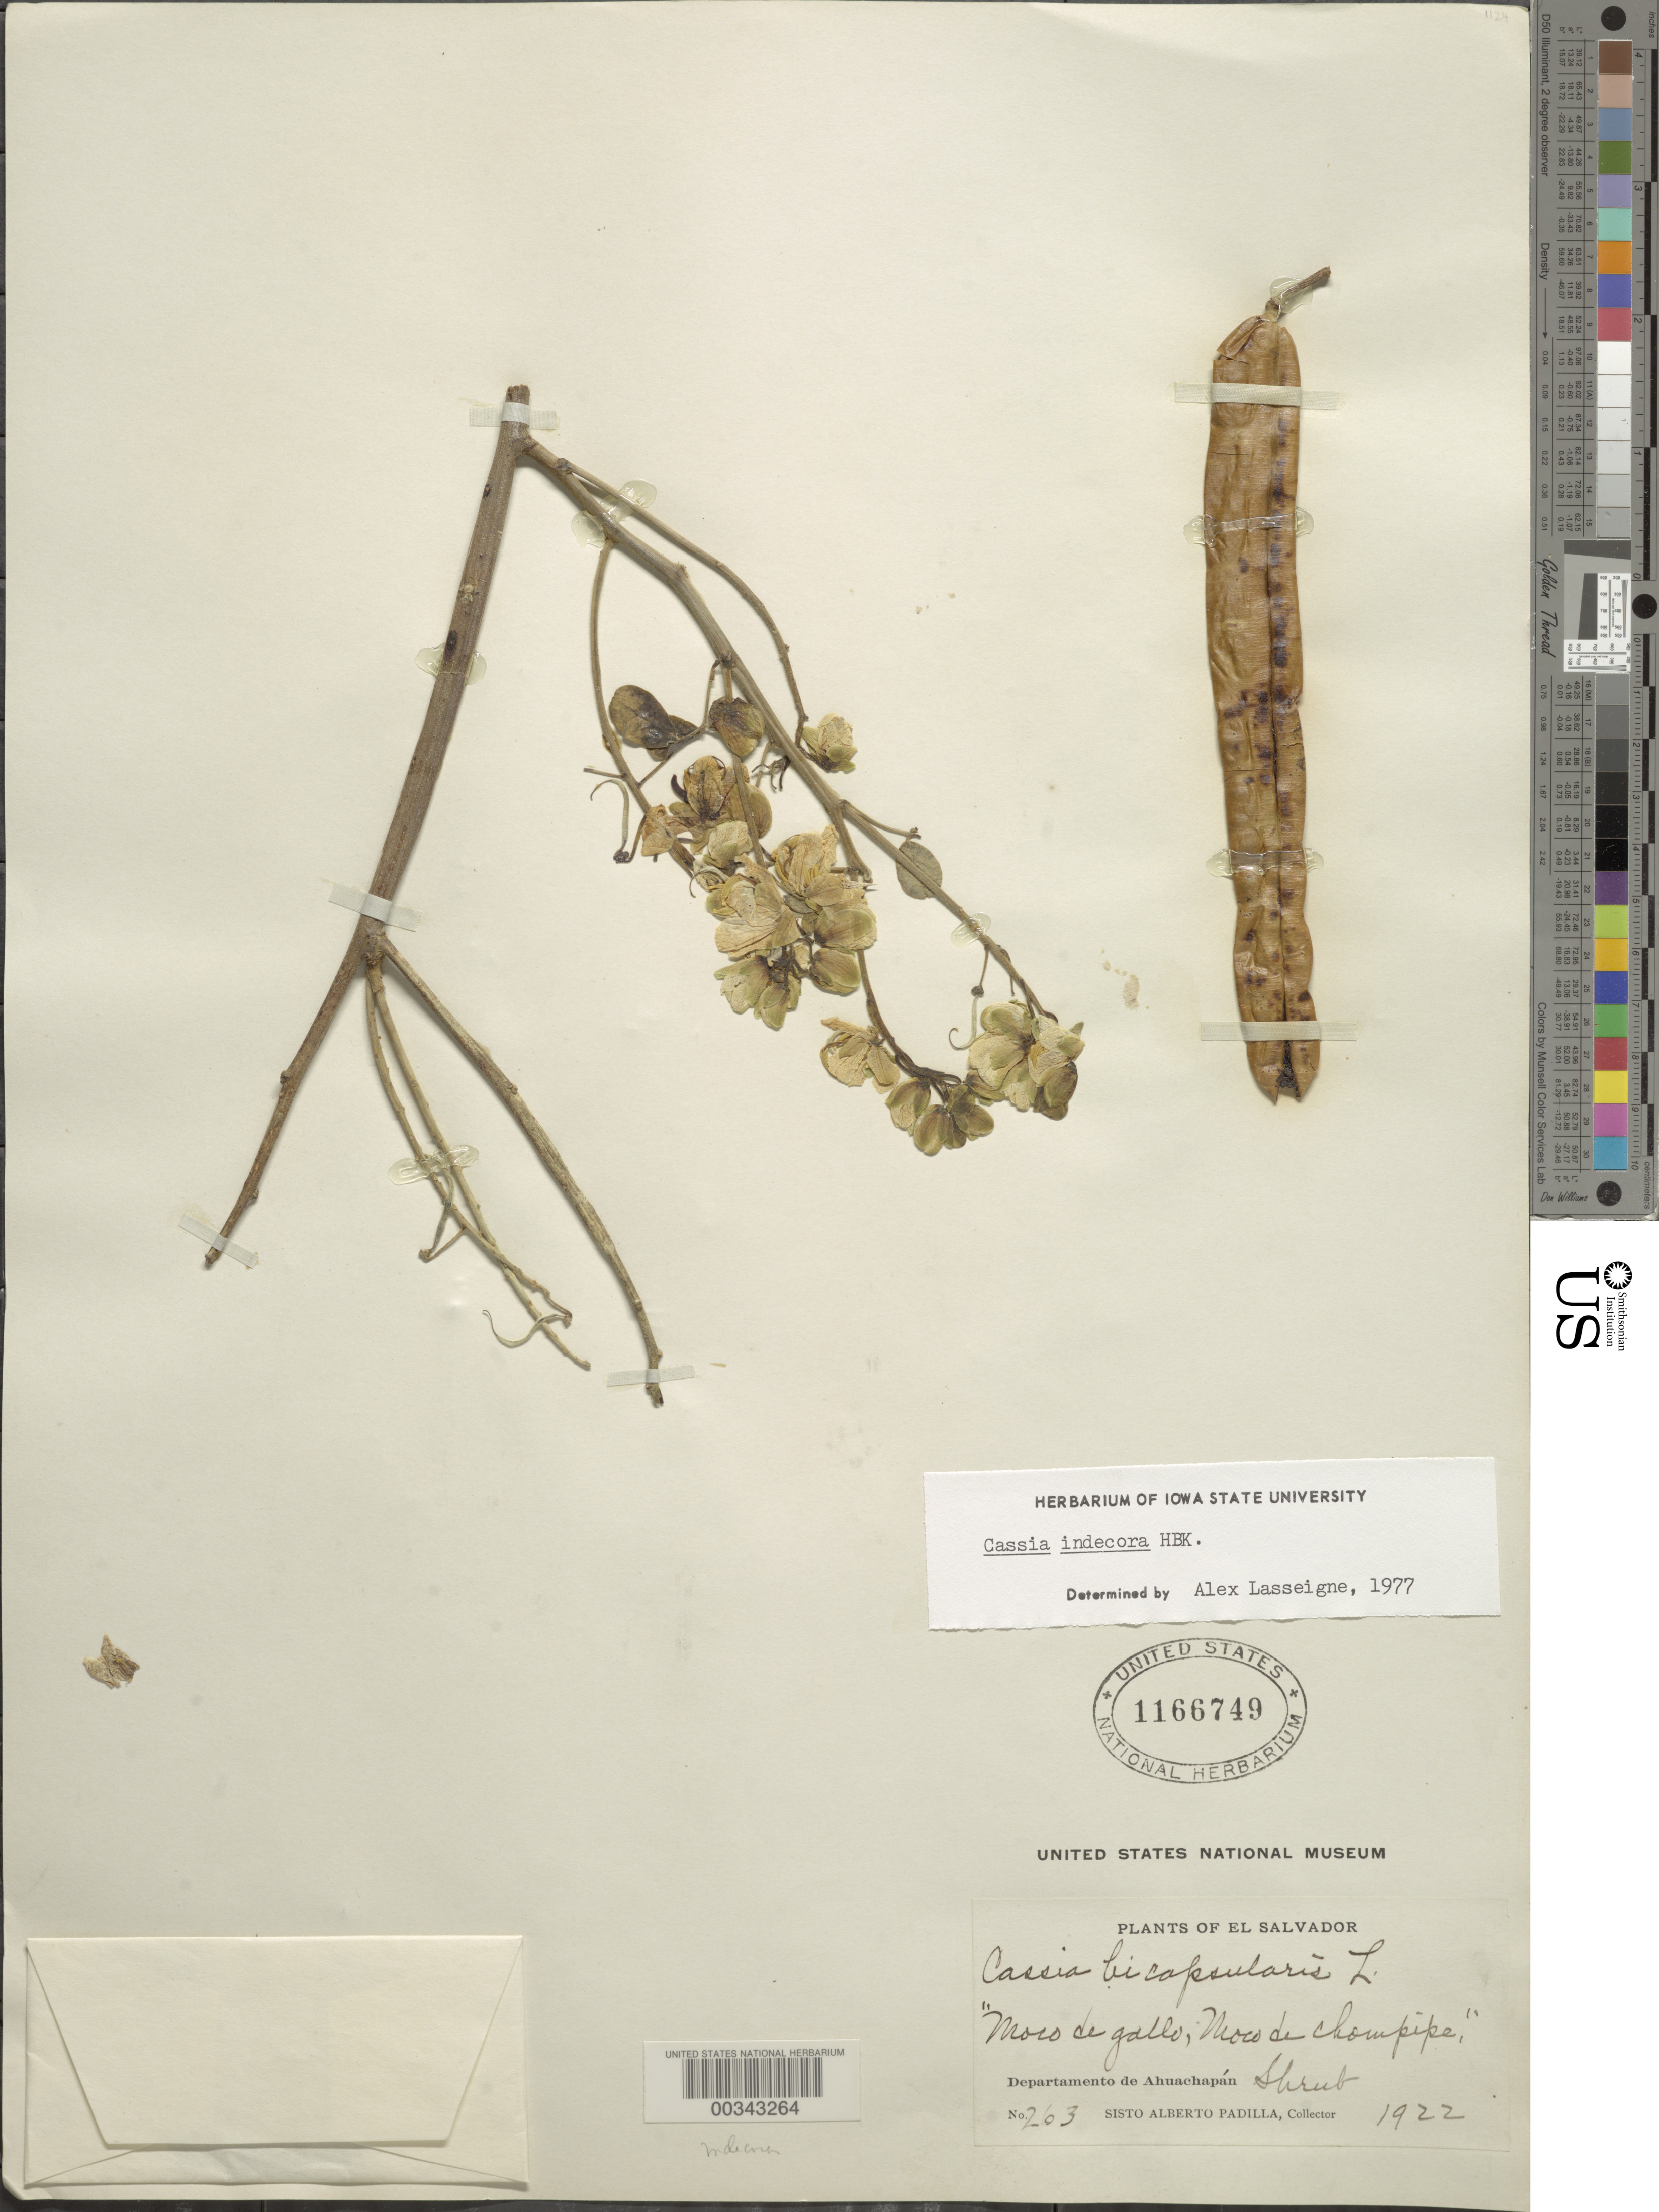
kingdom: Plantae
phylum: Tracheophyta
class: Magnoliopsida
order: Fabales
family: Fabaceae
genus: Senna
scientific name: Senna pendula var. advena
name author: (Vogel) H.S. Irwin & Barneby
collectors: S. A. Padilla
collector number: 263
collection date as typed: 1922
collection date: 1922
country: El Salvador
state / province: Ahuachapán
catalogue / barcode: US 1166749